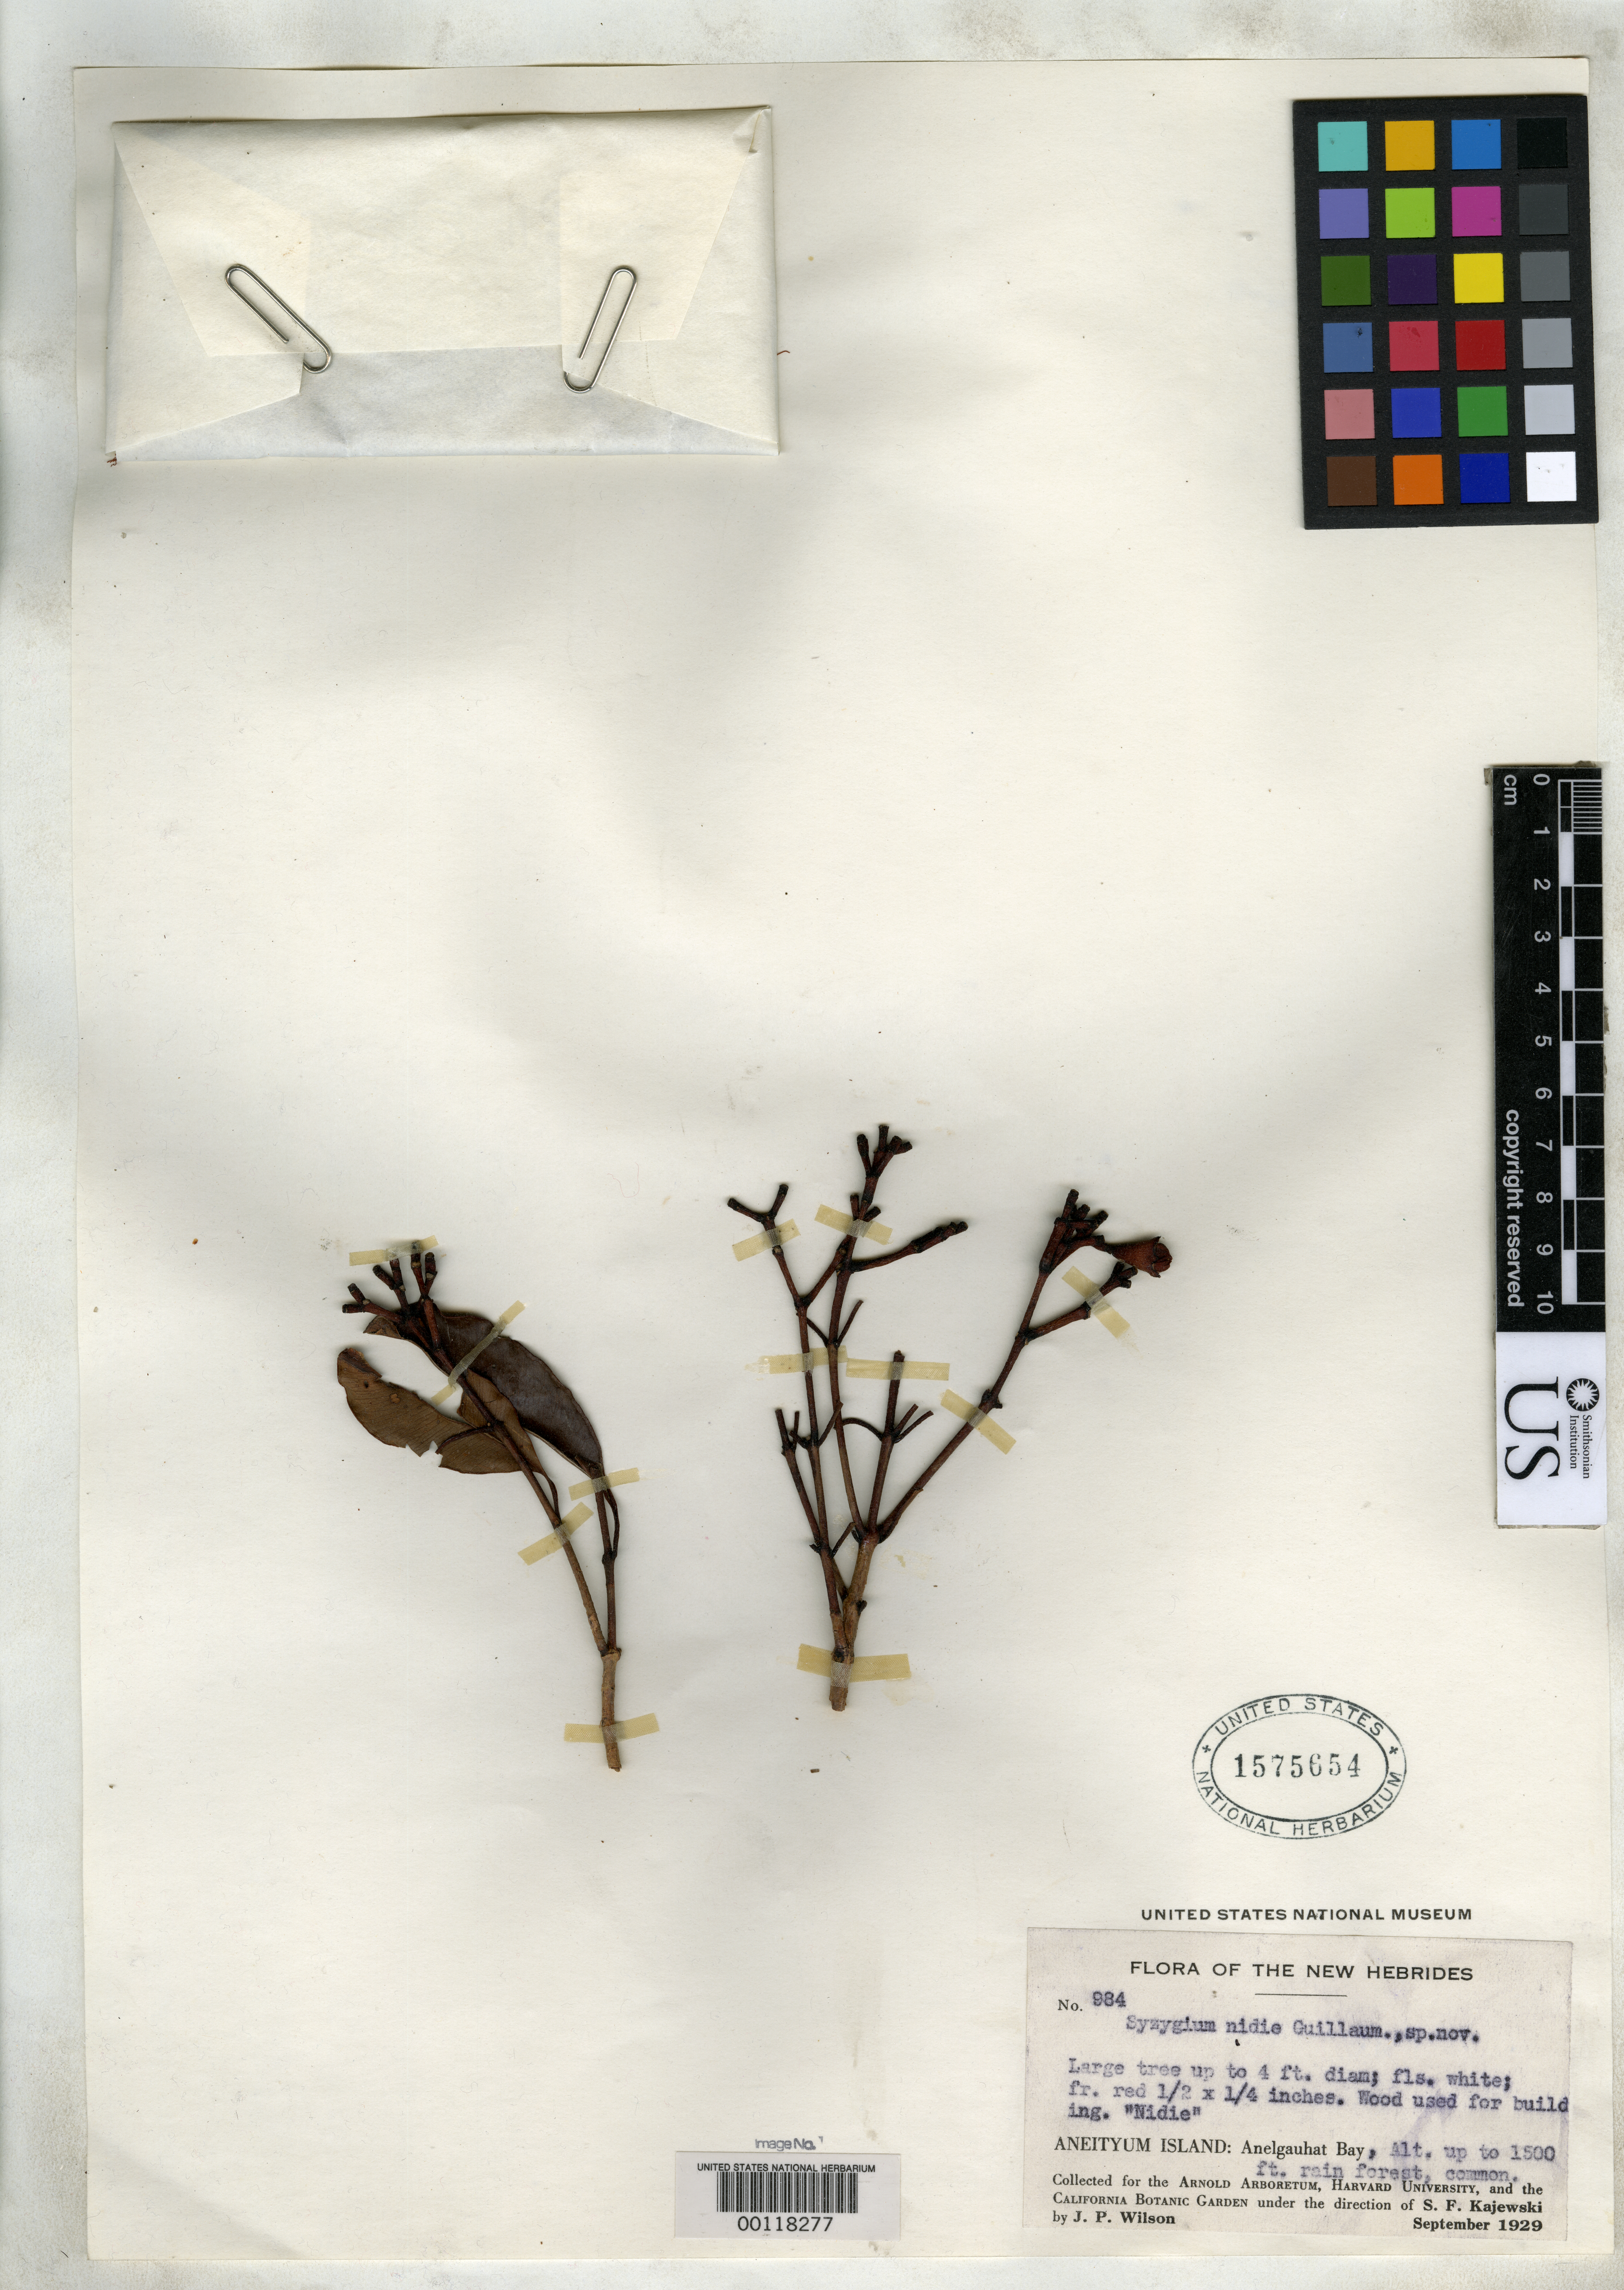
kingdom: Plantae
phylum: Tracheophyta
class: Magnoliopsida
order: Myrtales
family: Myrtaceae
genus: Syzygium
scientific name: Syzygium nidie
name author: Guillaumin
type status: Isotype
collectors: J. P. Wilson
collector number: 984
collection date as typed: Sep 1929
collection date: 1929-09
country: Vanuatu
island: Anatom [Aneityum]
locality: Anelgauhat Bay.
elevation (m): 457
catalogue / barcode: US 1575654